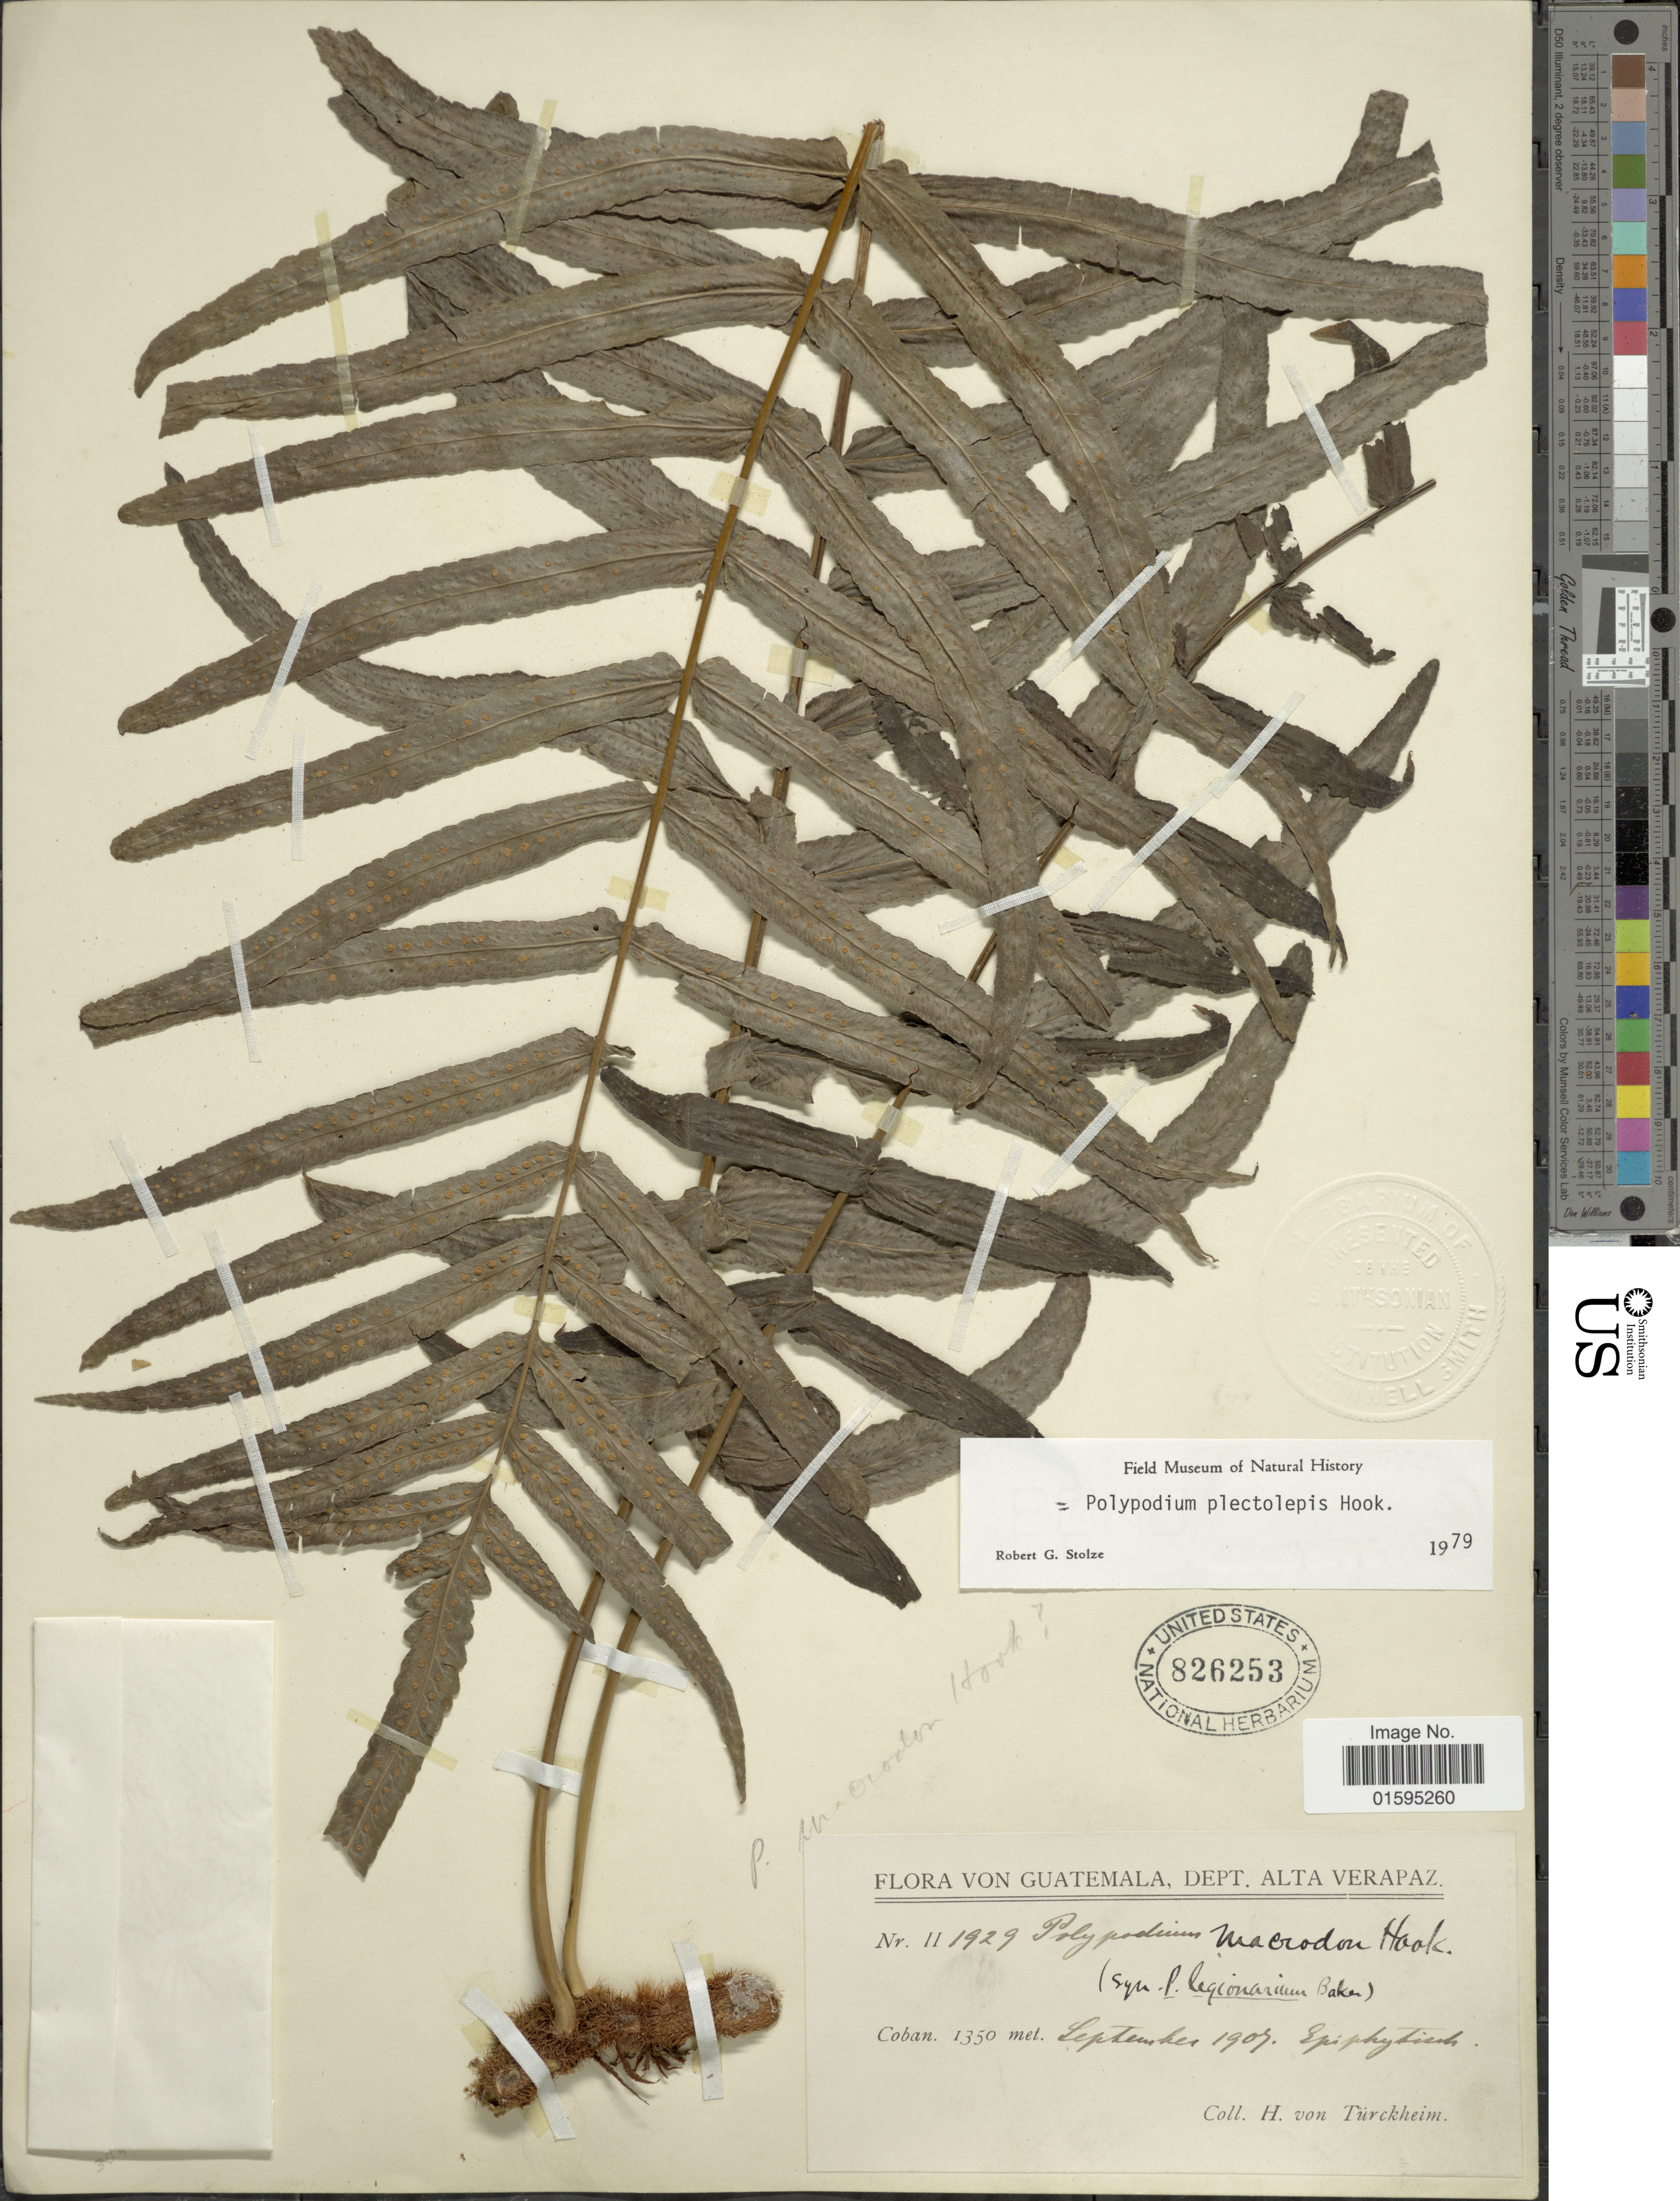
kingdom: Plantae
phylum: Tracheophyta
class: Polypodiopsida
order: Polypodiales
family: Polypodiaceae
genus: Polypodium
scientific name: Polypodium plectolepis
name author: (Fée) Hook.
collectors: H. von Türckheim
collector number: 1929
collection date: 1907-09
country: Guatemala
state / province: Alta Verapaz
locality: Coban, Epiphytisch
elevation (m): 1350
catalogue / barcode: US 826253